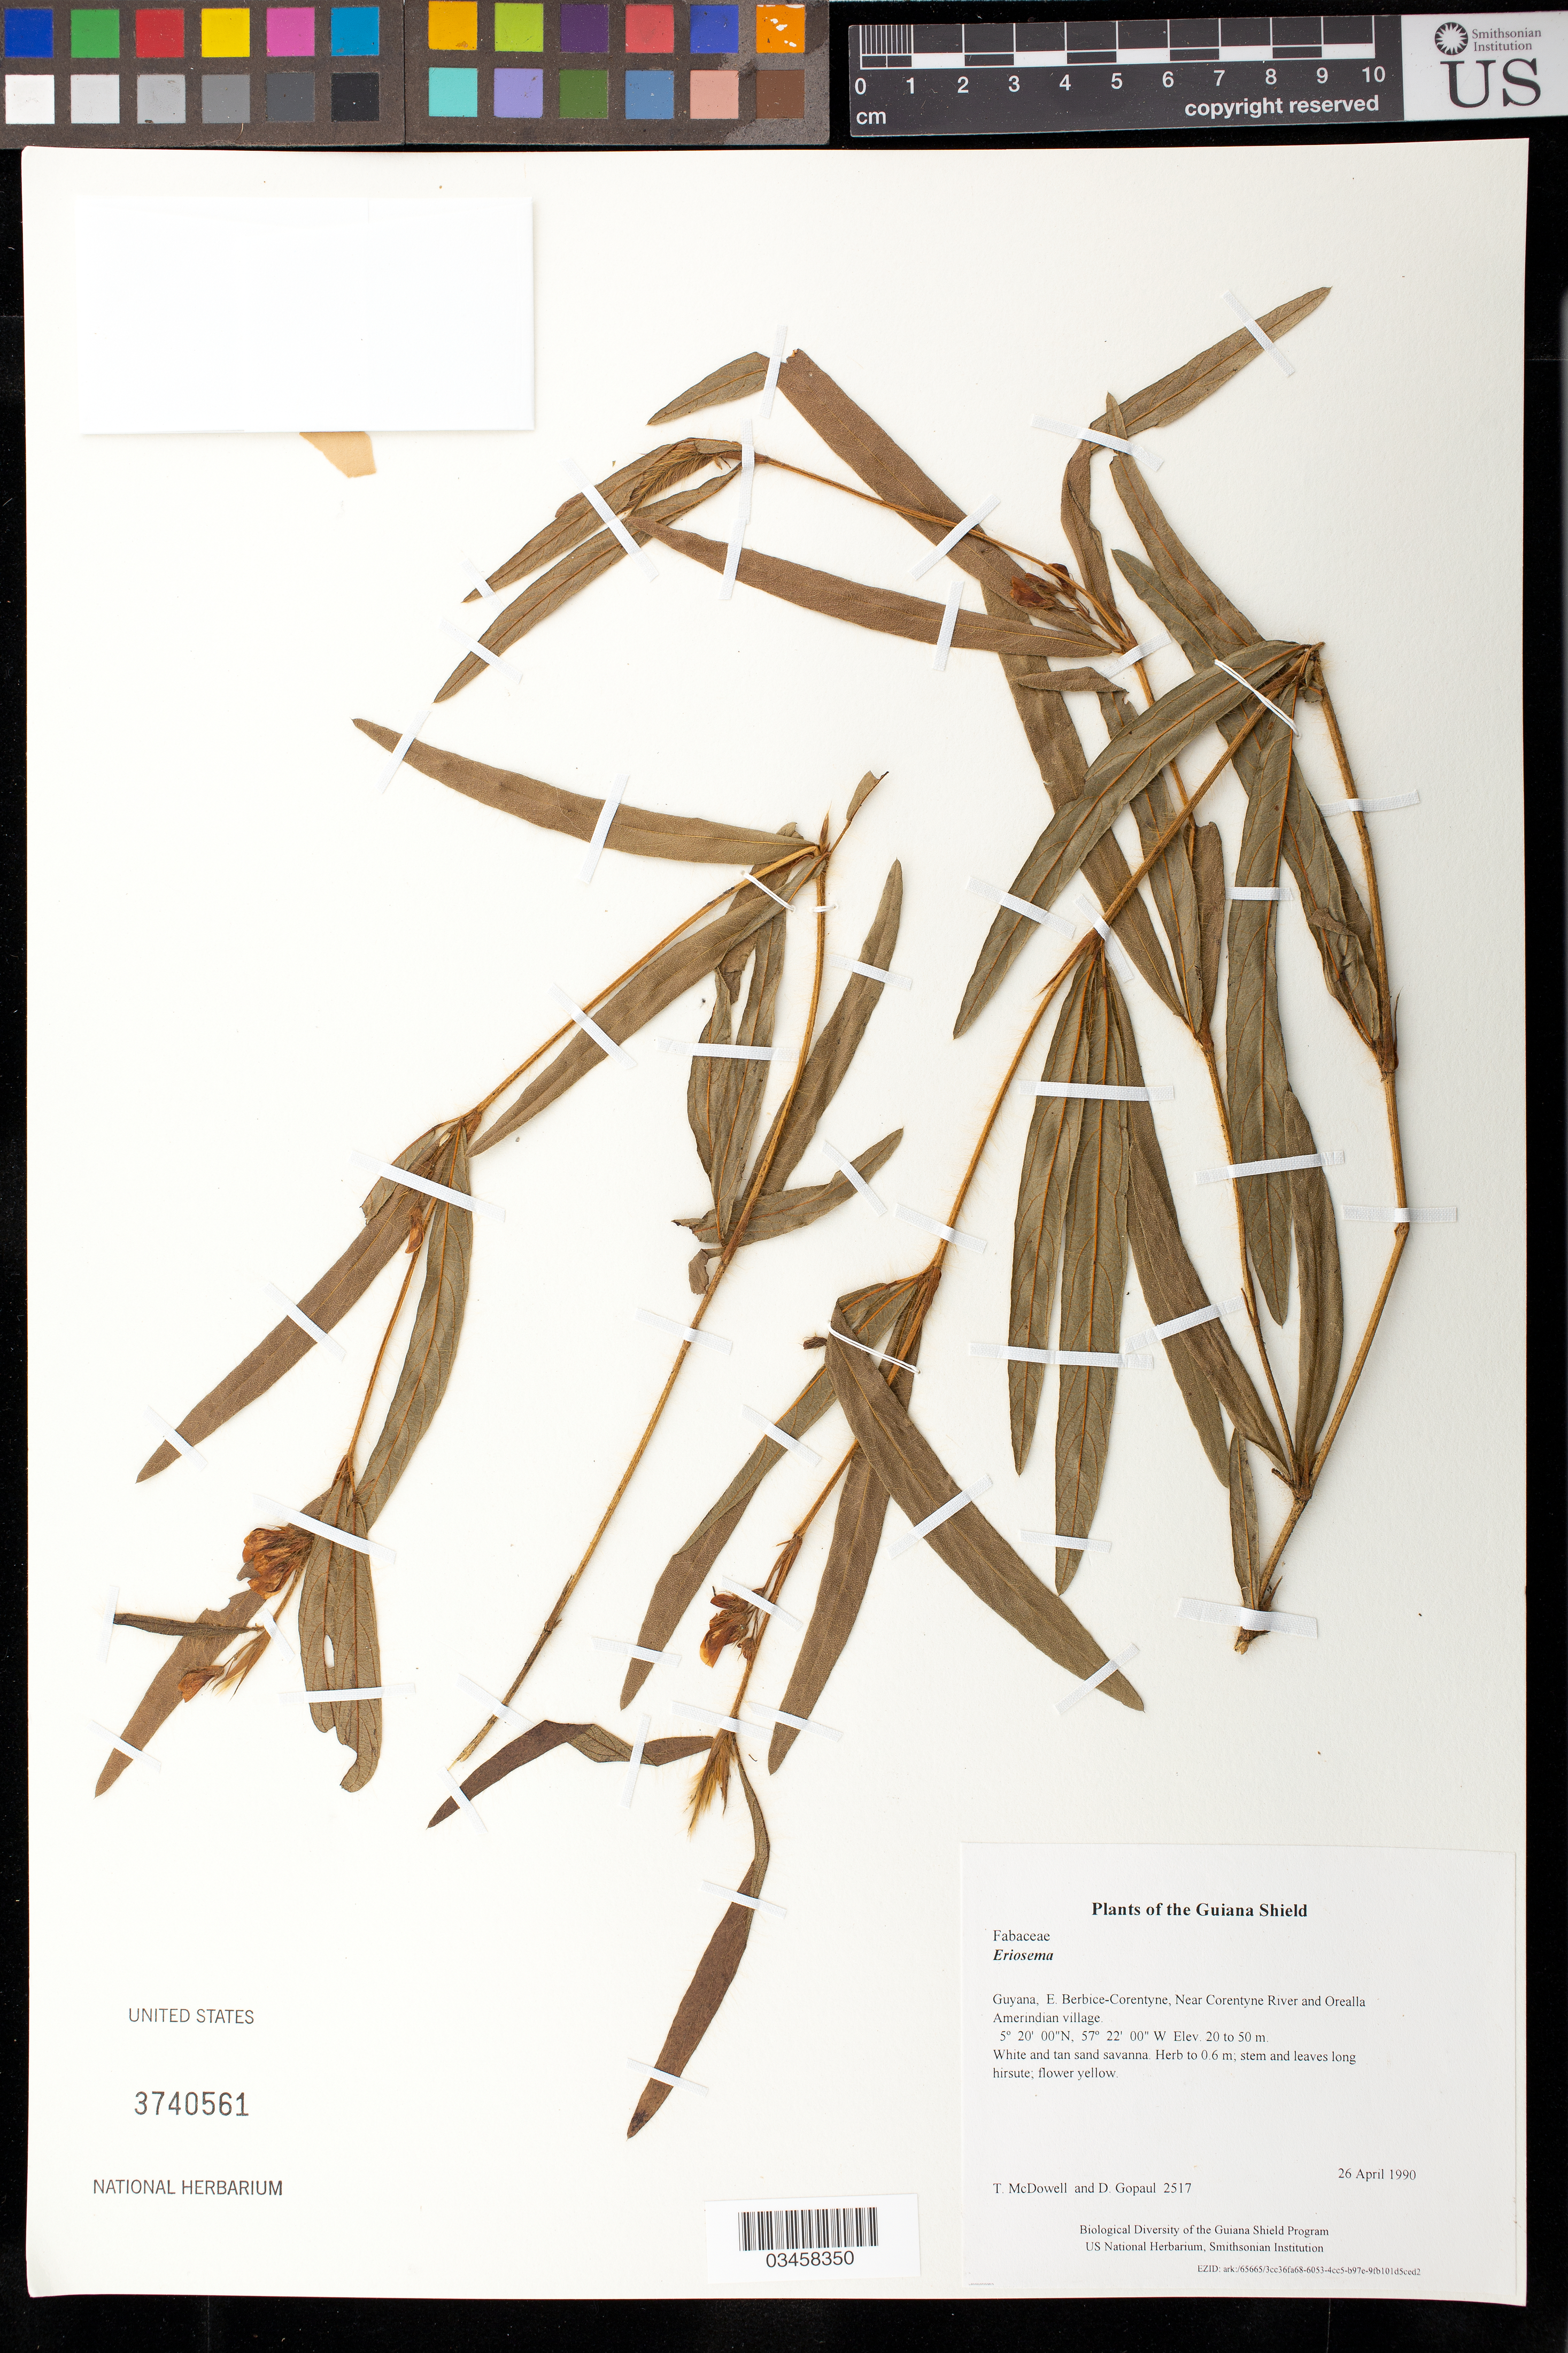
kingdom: Plantae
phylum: Tracheophyta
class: Magnoliopsida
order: Fabales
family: Fabaceae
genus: Eriosema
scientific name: Eriosema sp.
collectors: T. McDowell & D. Gopaul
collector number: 2517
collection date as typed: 26 April 1990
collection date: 1990-04-26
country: Guyana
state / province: E. Berbice-Corentyne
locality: Near Corentyne River and Orealla Amerindian village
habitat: White and tan sand savanna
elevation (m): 20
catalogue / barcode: US 3740561